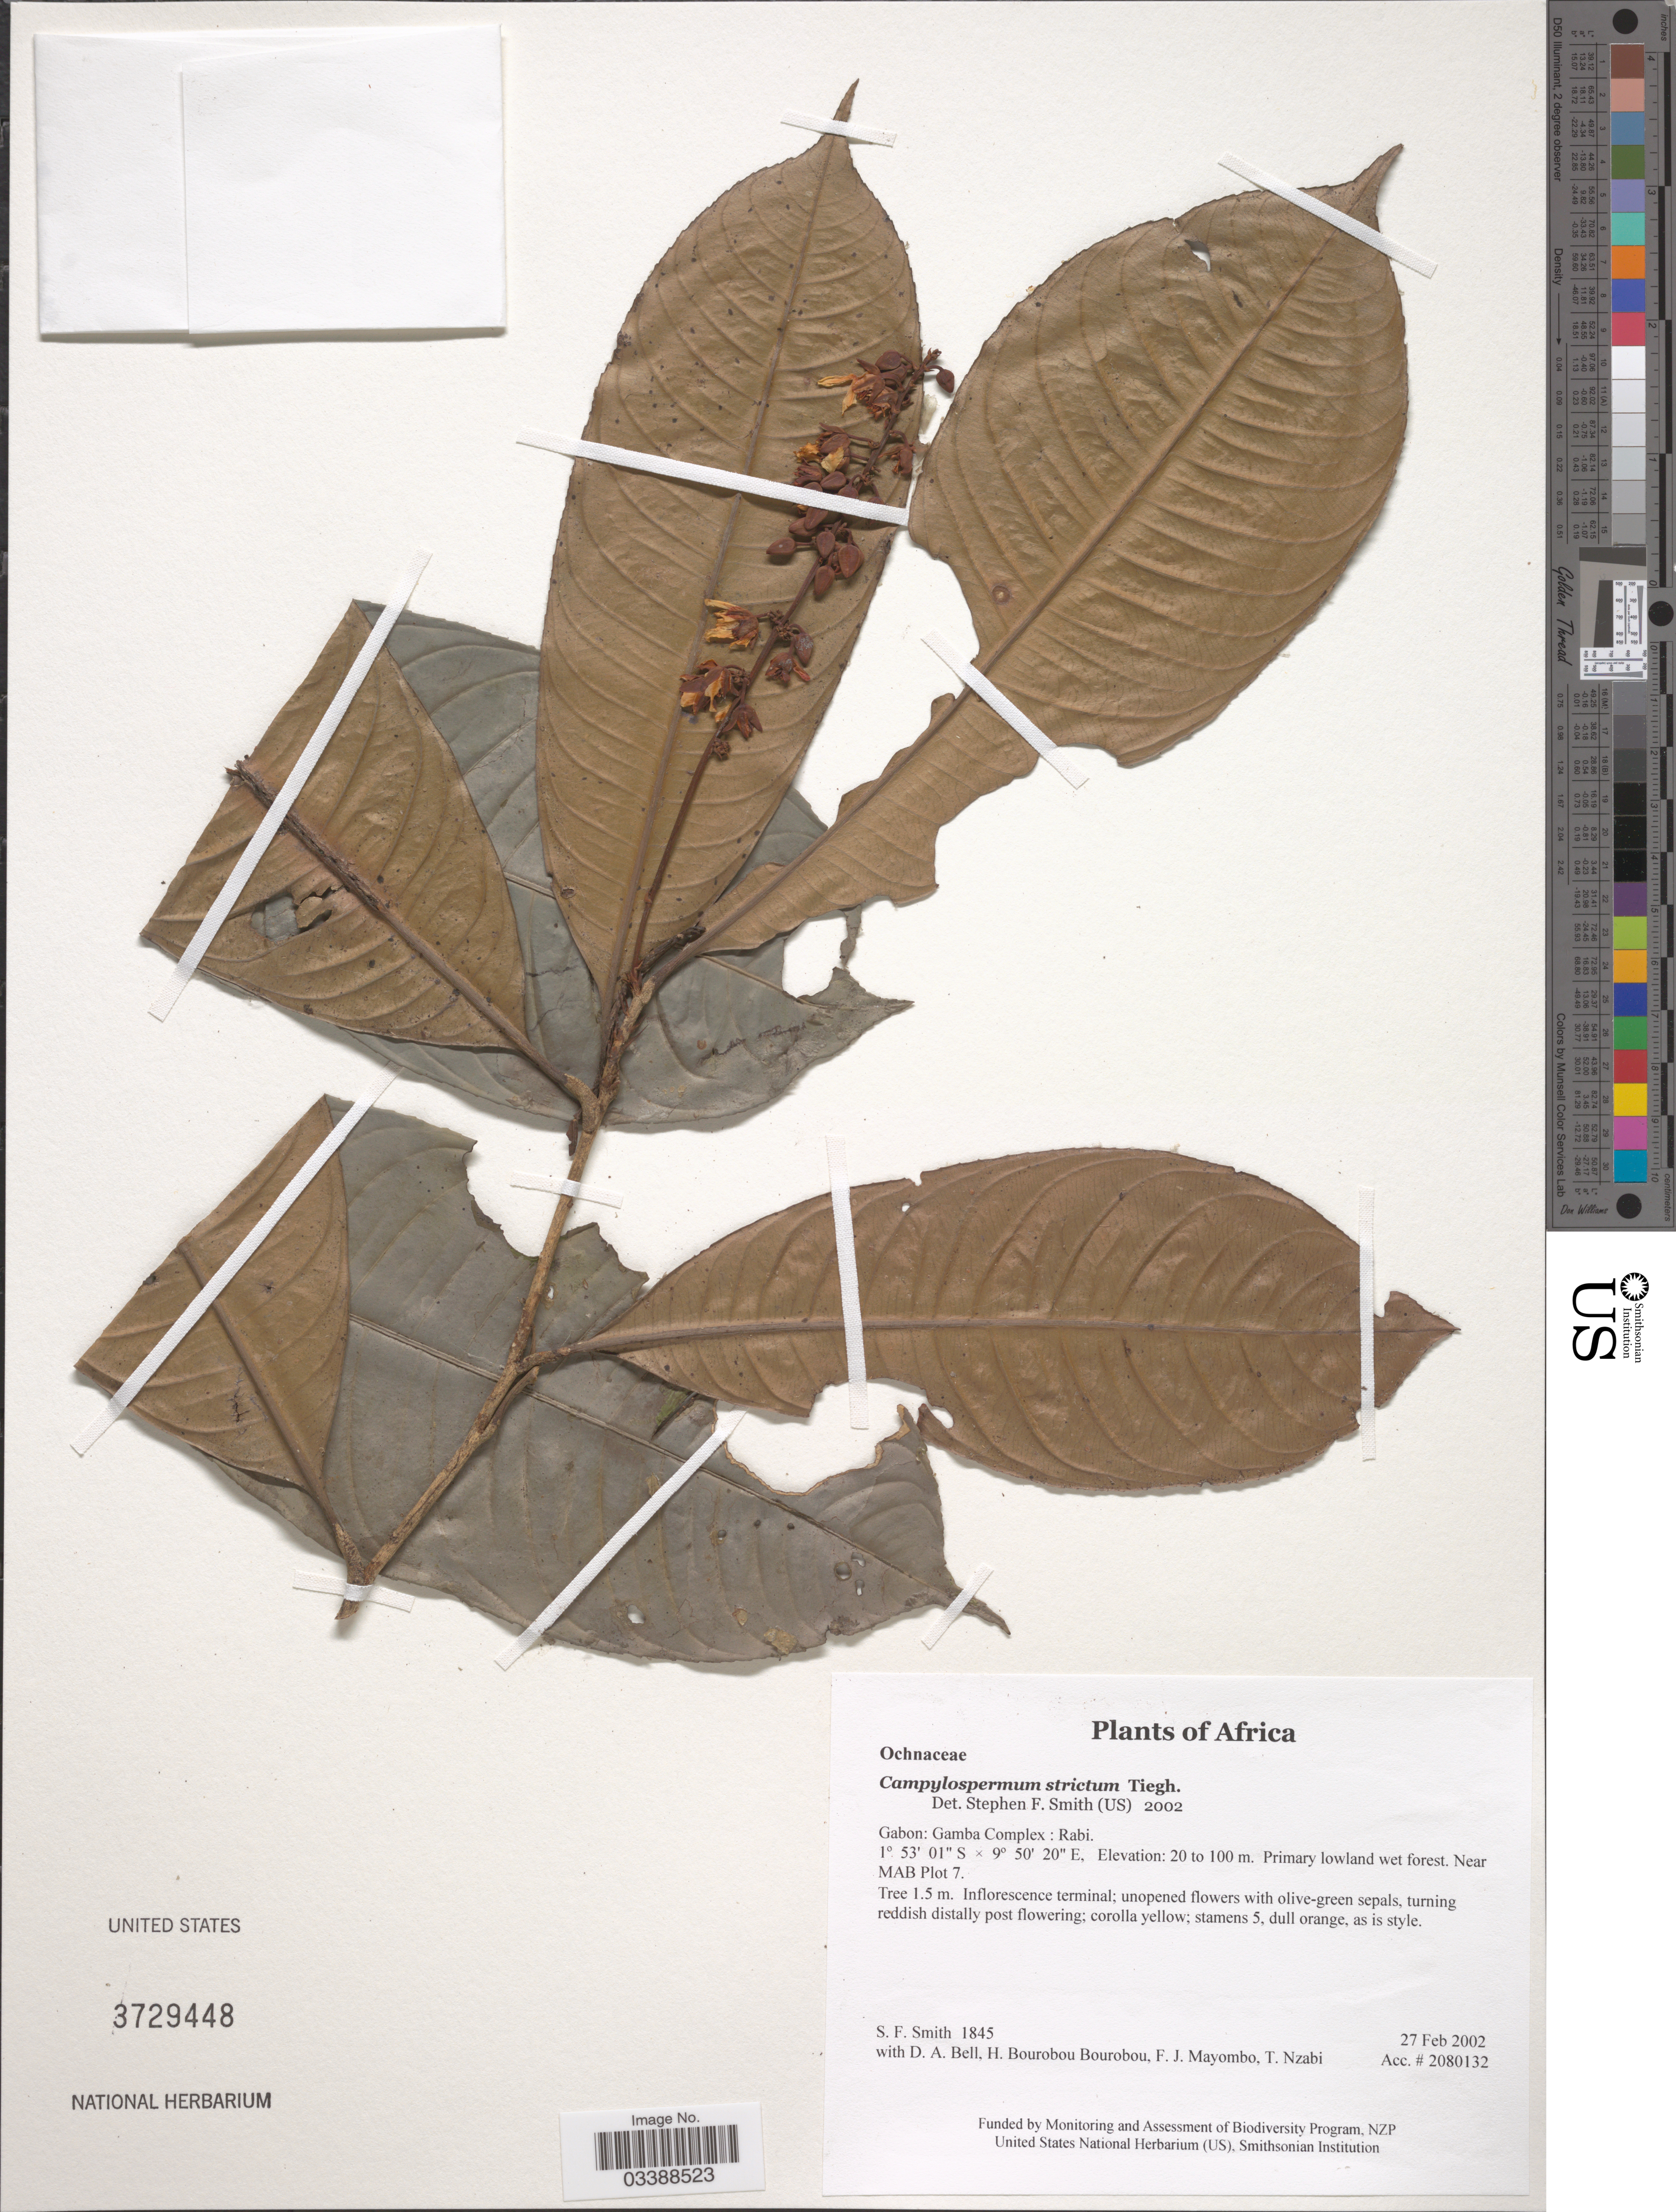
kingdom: Plantae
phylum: Tracheophyta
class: Magnoliopsida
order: Malpighiales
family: Ochnaceae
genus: Campylospermum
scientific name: Campylospermum strictum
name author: (Tiegh.) Farron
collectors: S.F. Smith, D. A. Bell, H. Bourobou Bourobou & F. J. Mayombo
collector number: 1845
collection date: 2002-02-27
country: Gabon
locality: Gamba Complex: Rabi. Near MAB Plot 7.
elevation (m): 20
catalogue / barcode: US 3729448